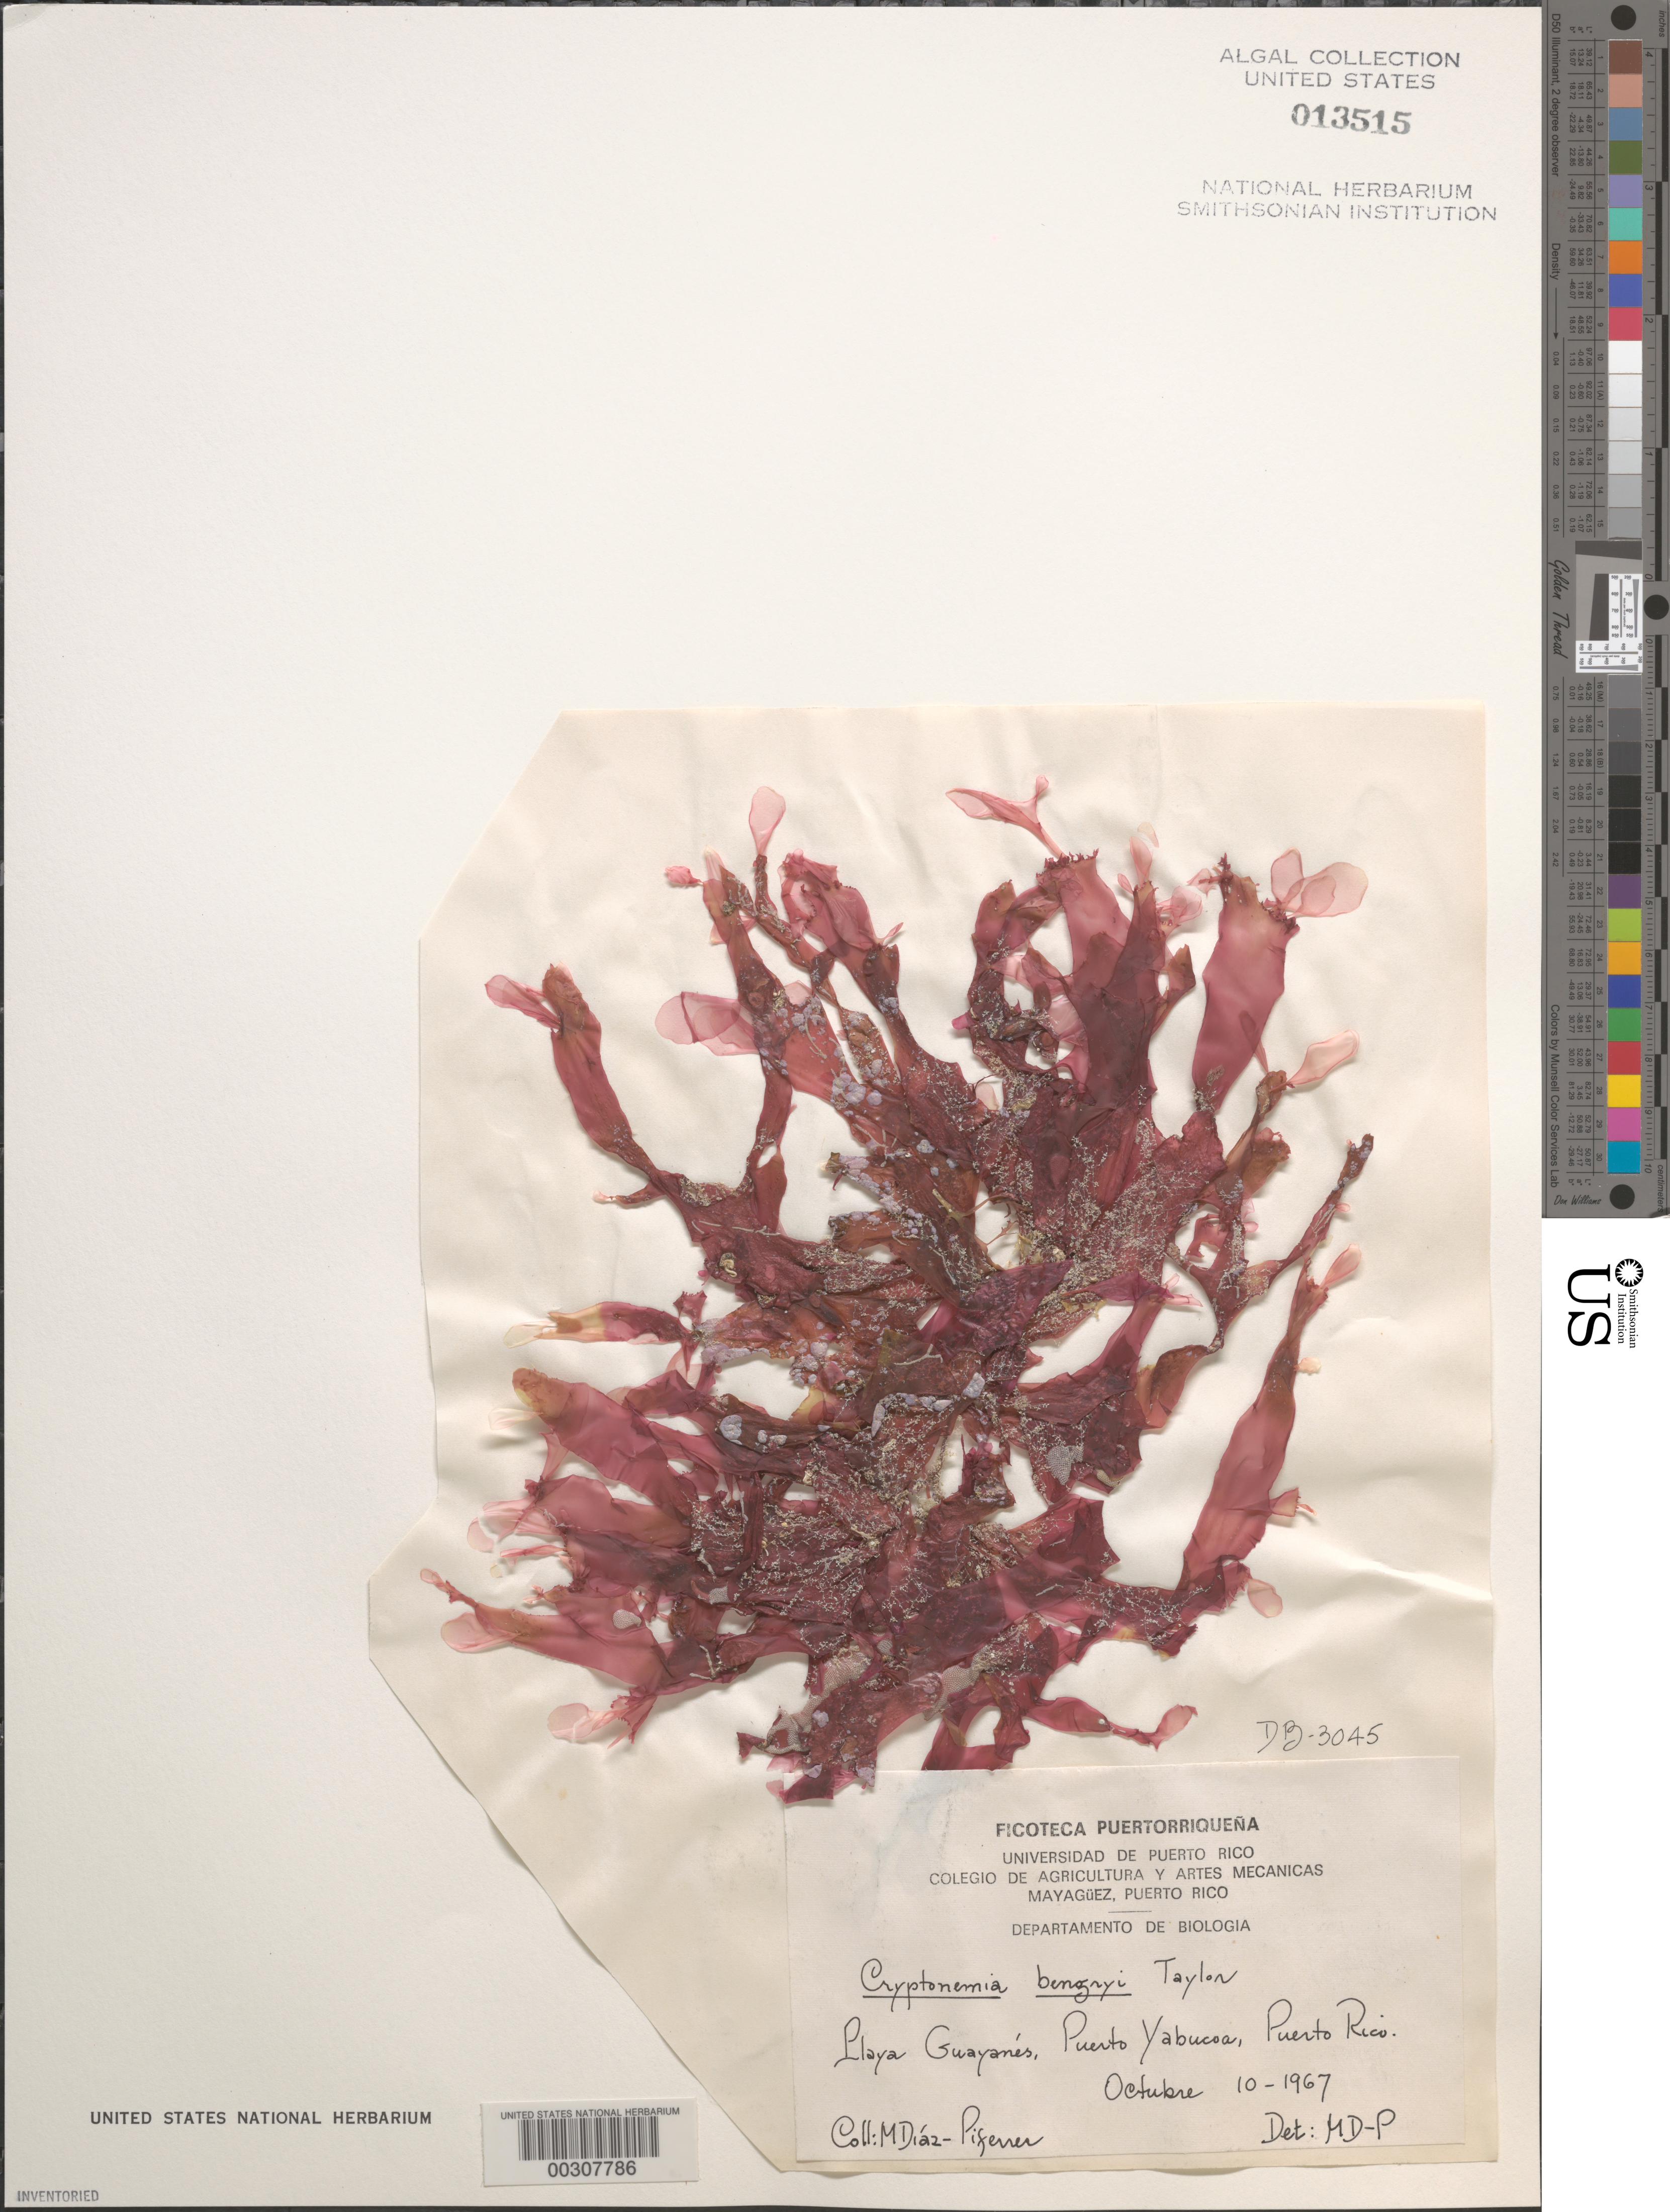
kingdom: Plantae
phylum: Rhodophyta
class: Florideophyceae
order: Halymeniales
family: Halymeniaceae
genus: Cryptonemia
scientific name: Cryptonemia bengryi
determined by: Diaz-Piferrer, M.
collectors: M. Diaz-Piferrer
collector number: DB-3045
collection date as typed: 10 Oct 1967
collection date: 1967-10-10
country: Puerto Rico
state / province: Yabucoa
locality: Playa Guayanes, Puerto Yabucoa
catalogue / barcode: US 13515